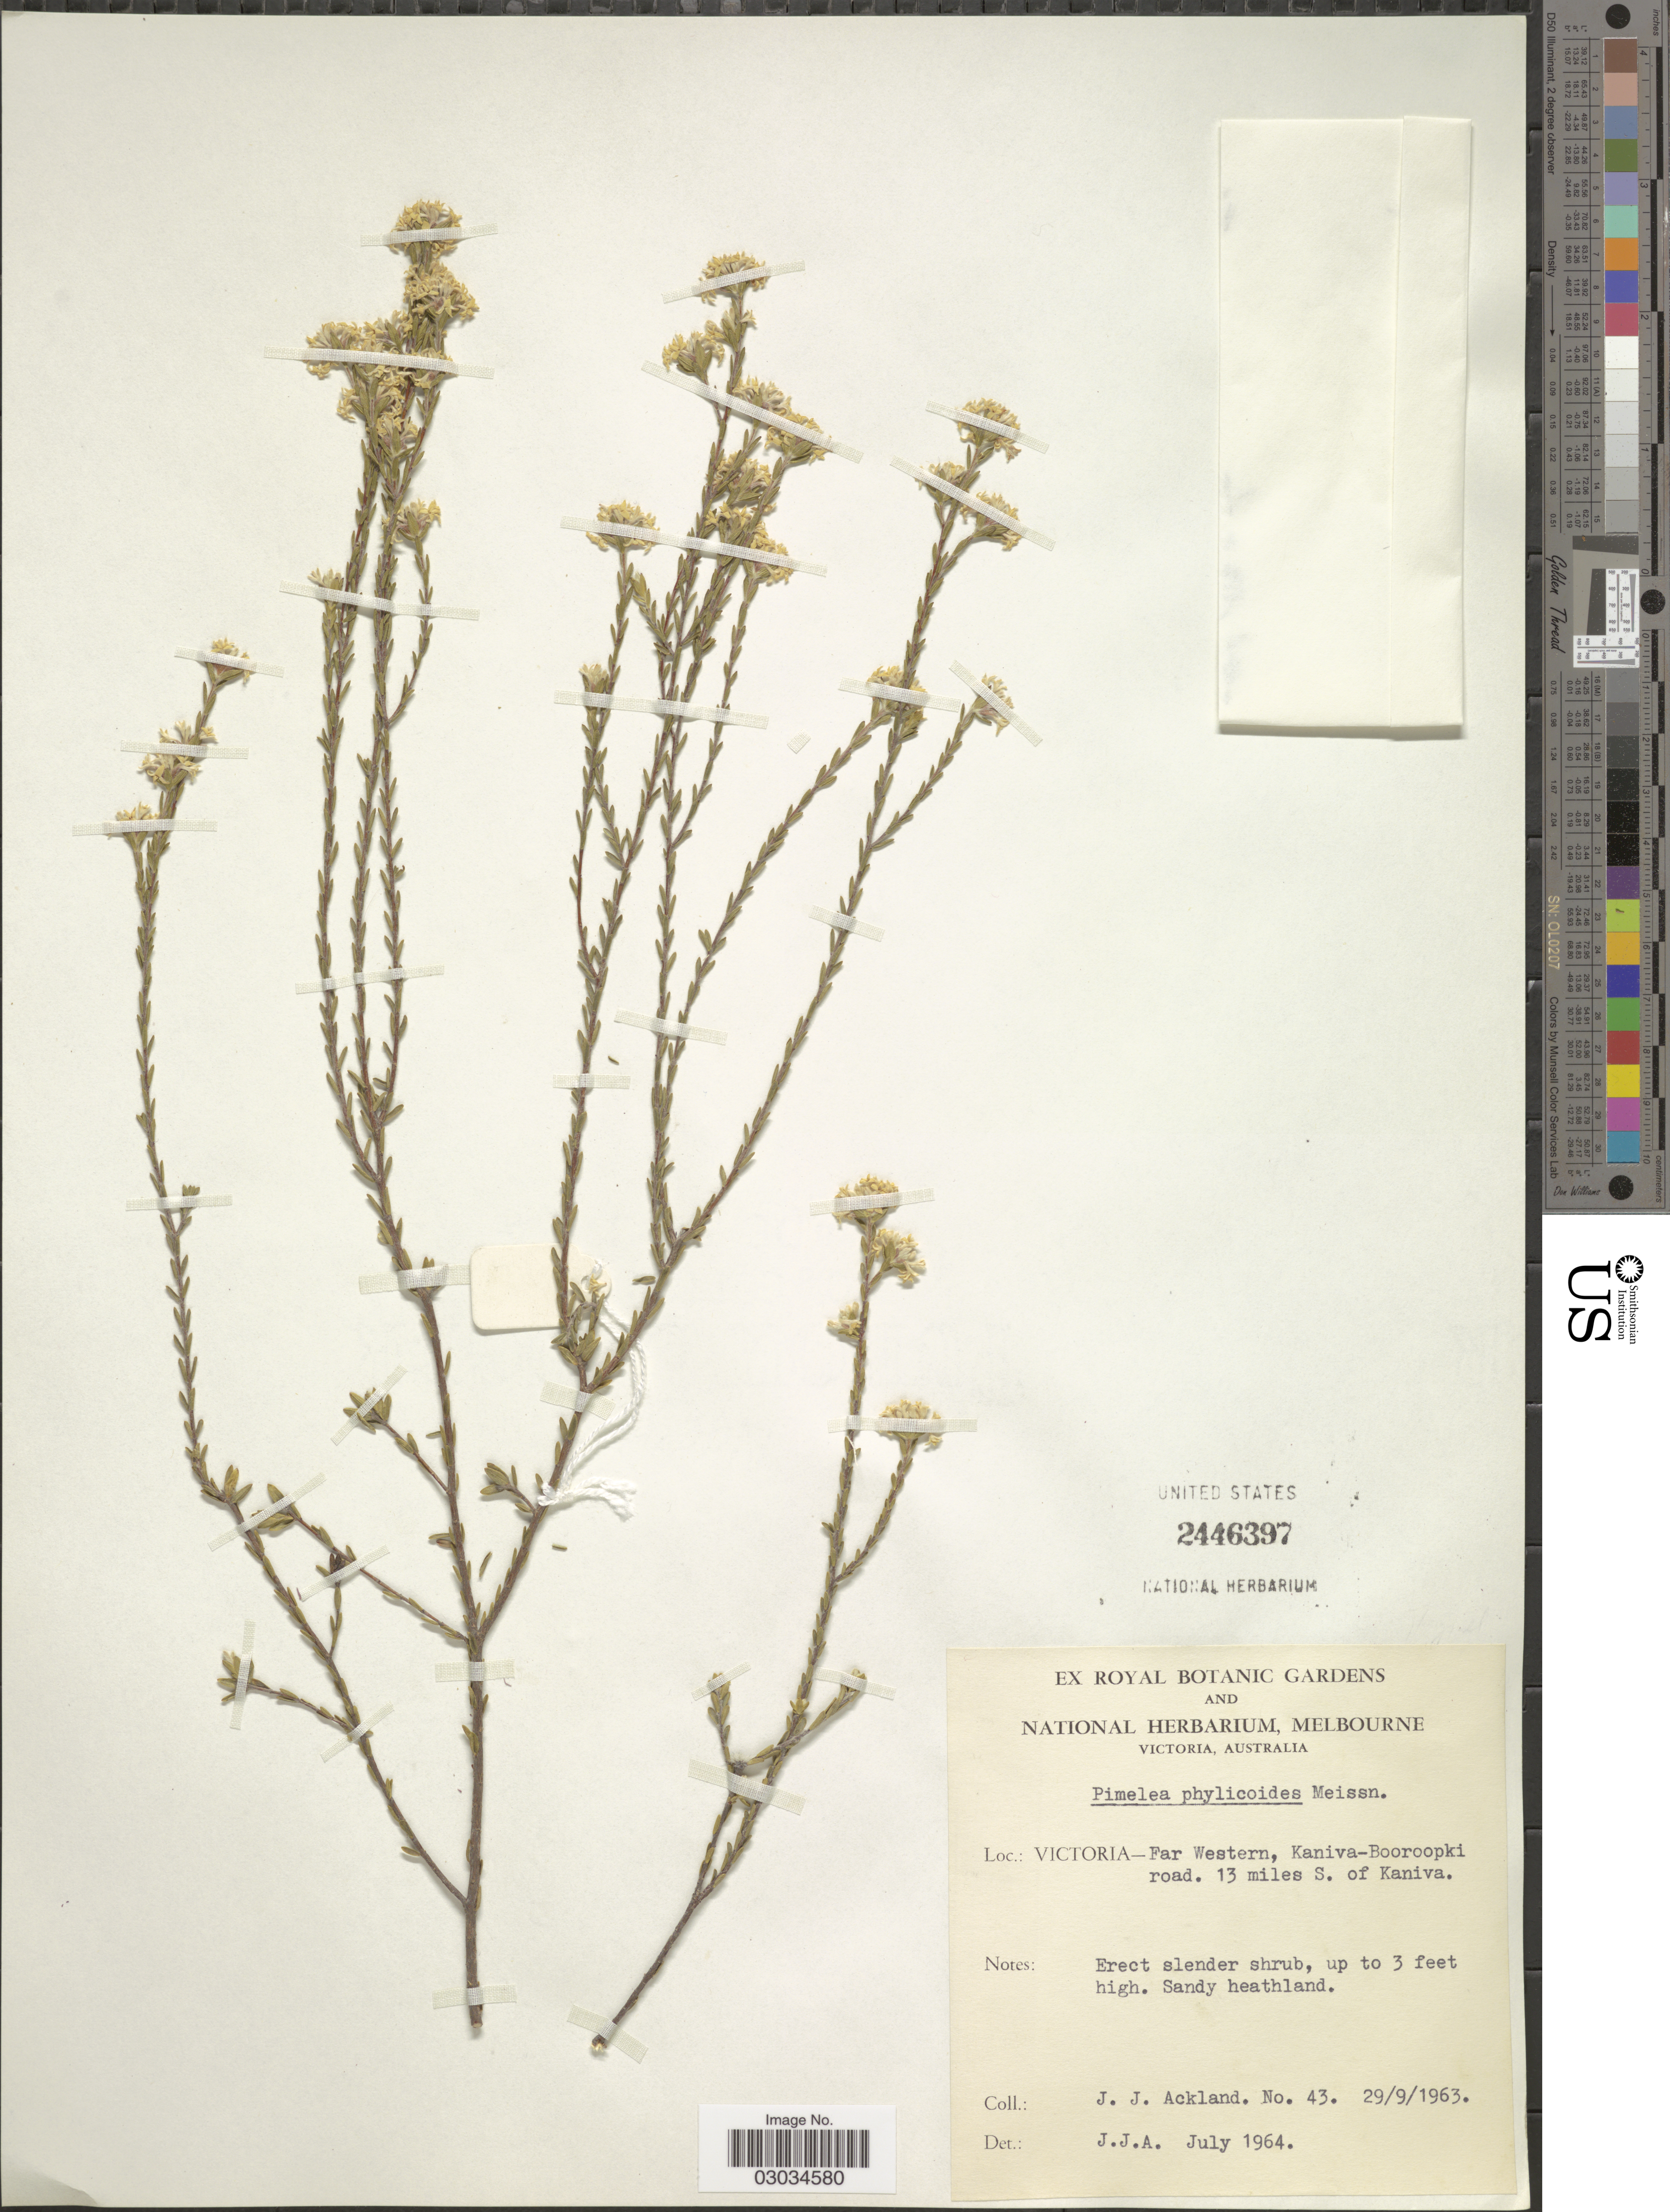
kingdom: Plantae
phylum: Tracheophyta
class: Magnoliopsida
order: Malvales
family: Thymelaeaceae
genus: Pimelea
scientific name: Pimelea phylicoides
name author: Meisn.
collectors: J. J. Ackland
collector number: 43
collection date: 1963-09-29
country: Australia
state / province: Victoria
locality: Victoria-Far Western, Kaniva-Booroopki road. 13 miles S. of Kaniva.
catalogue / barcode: US 2446397